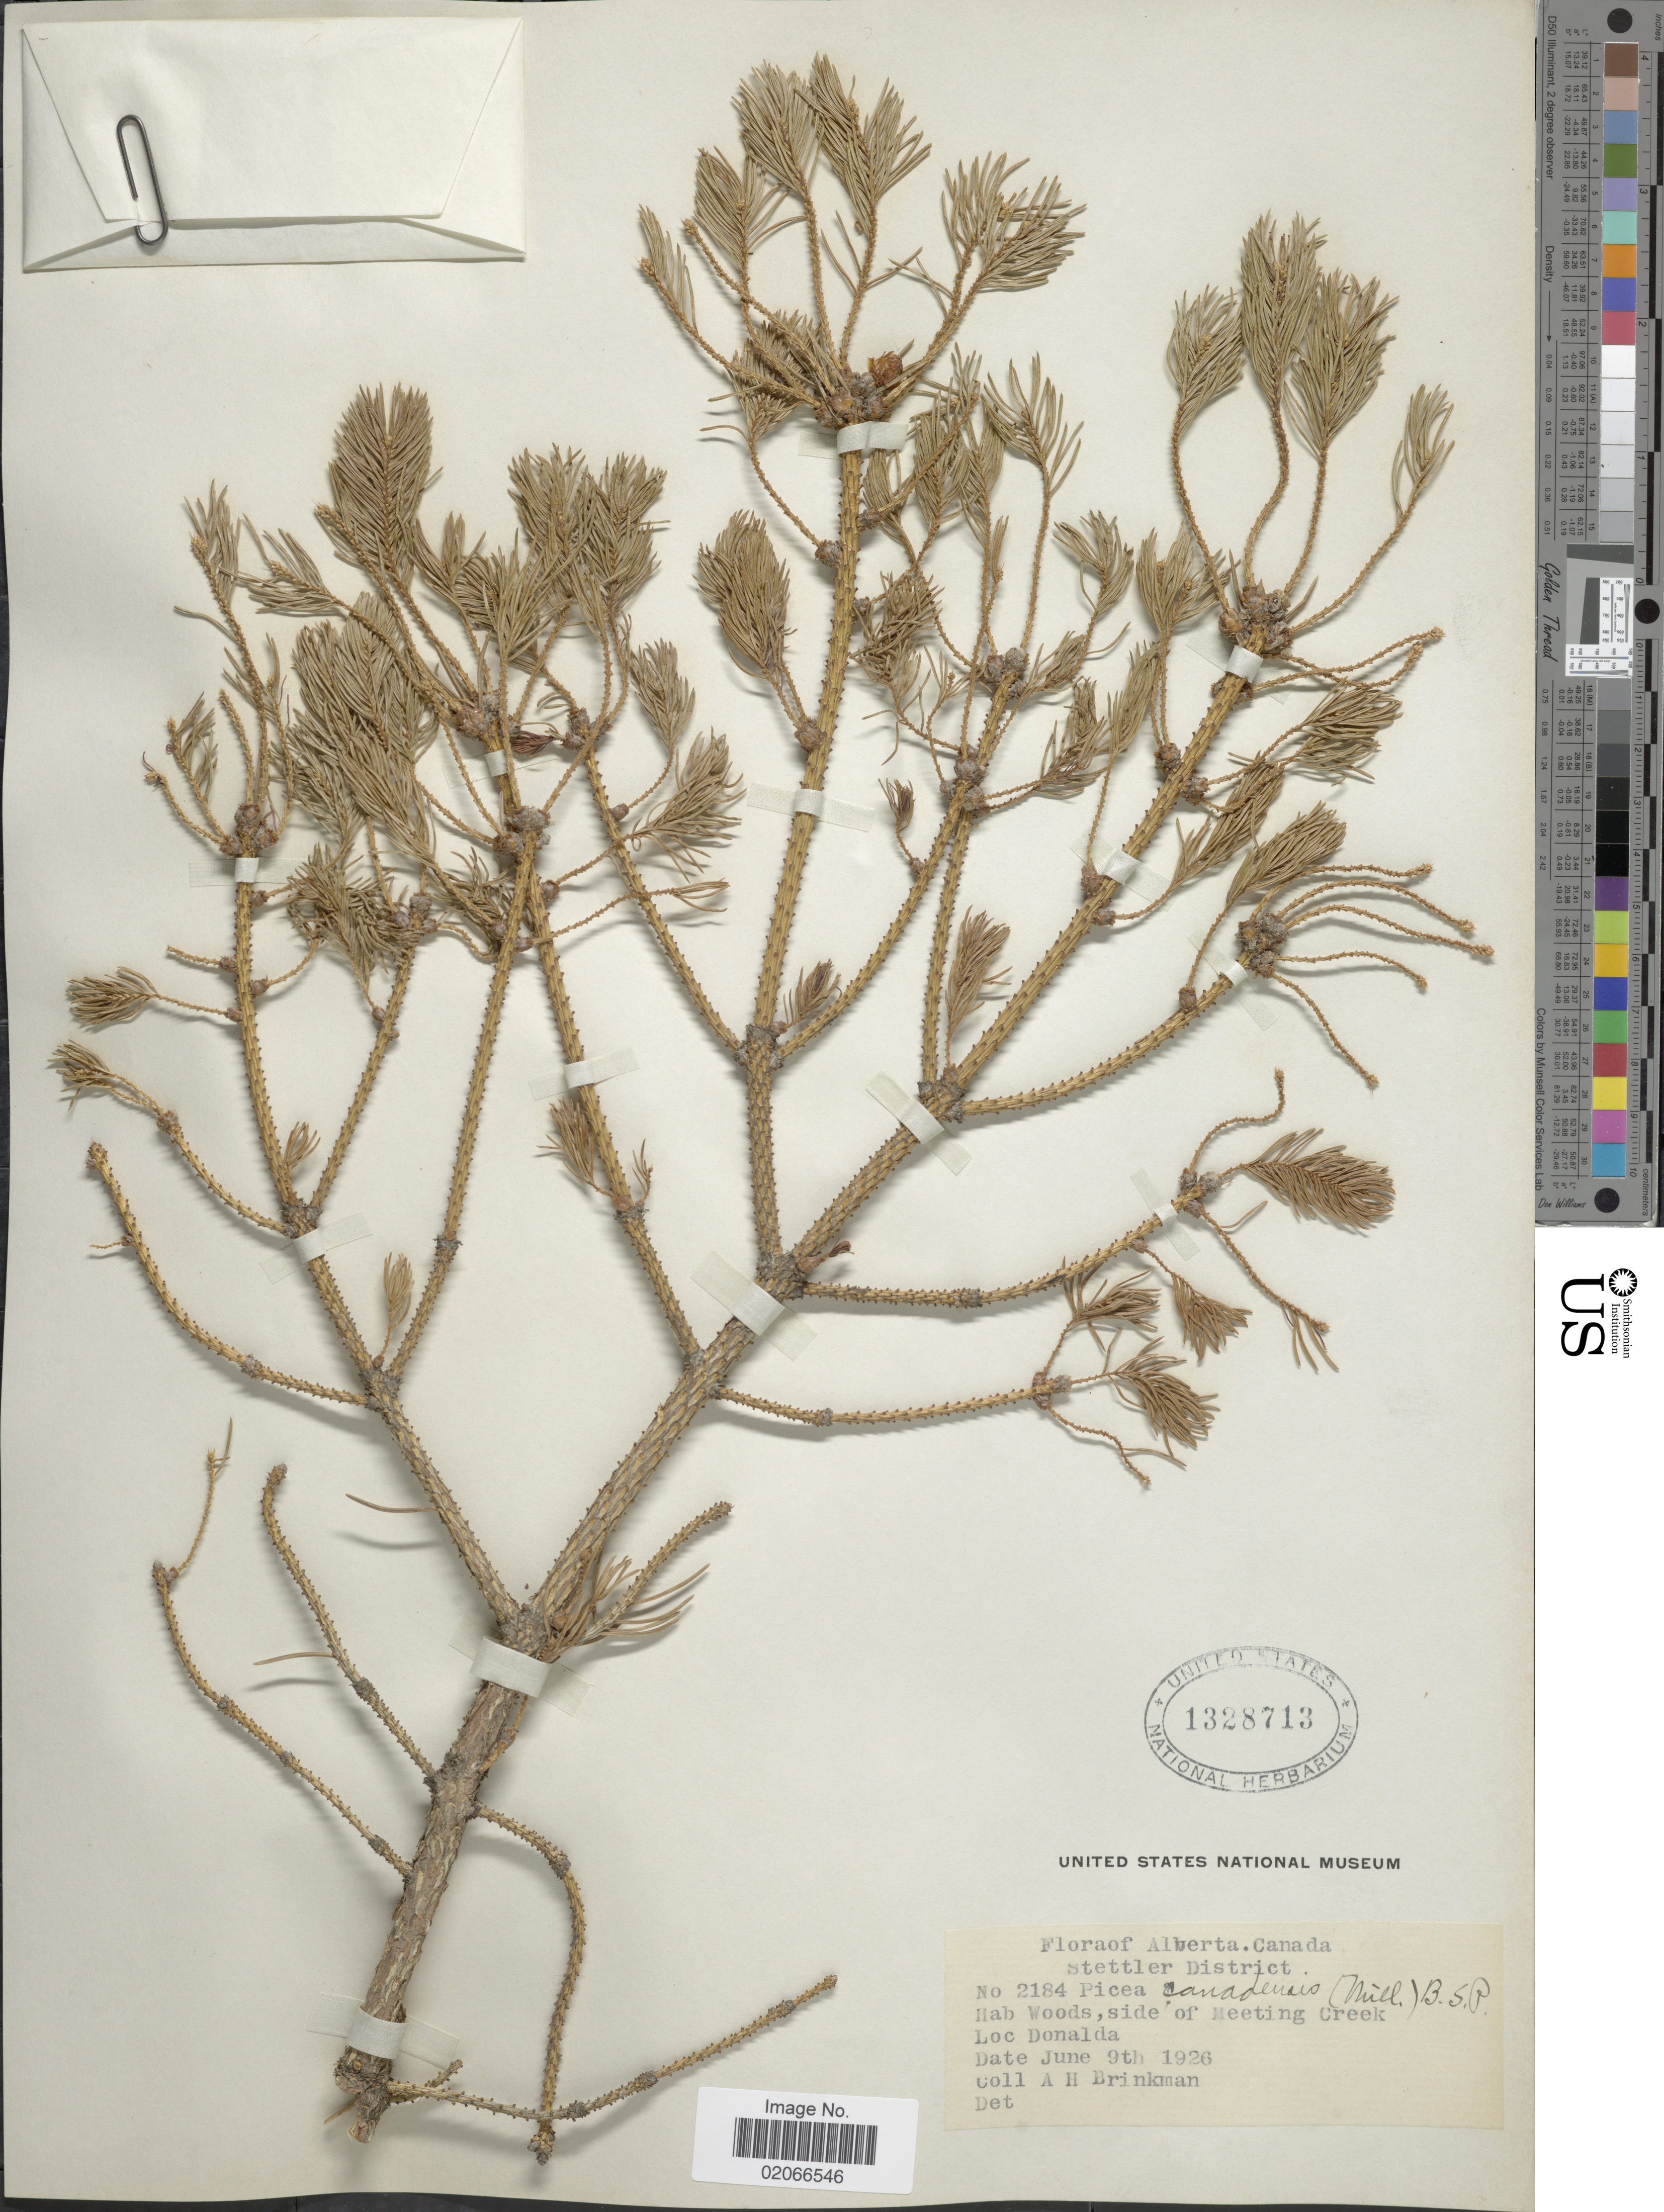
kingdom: Plantae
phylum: Tracheophyta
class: Pinopsida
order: Pinales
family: Pinaceae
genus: Picea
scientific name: Picea glauca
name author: (Moench) Voss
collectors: A. Brinkman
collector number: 2184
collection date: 1926-06-09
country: Canada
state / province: Alberta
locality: Stettker District, side of Meeting Creek, Donalda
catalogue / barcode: US 1328713